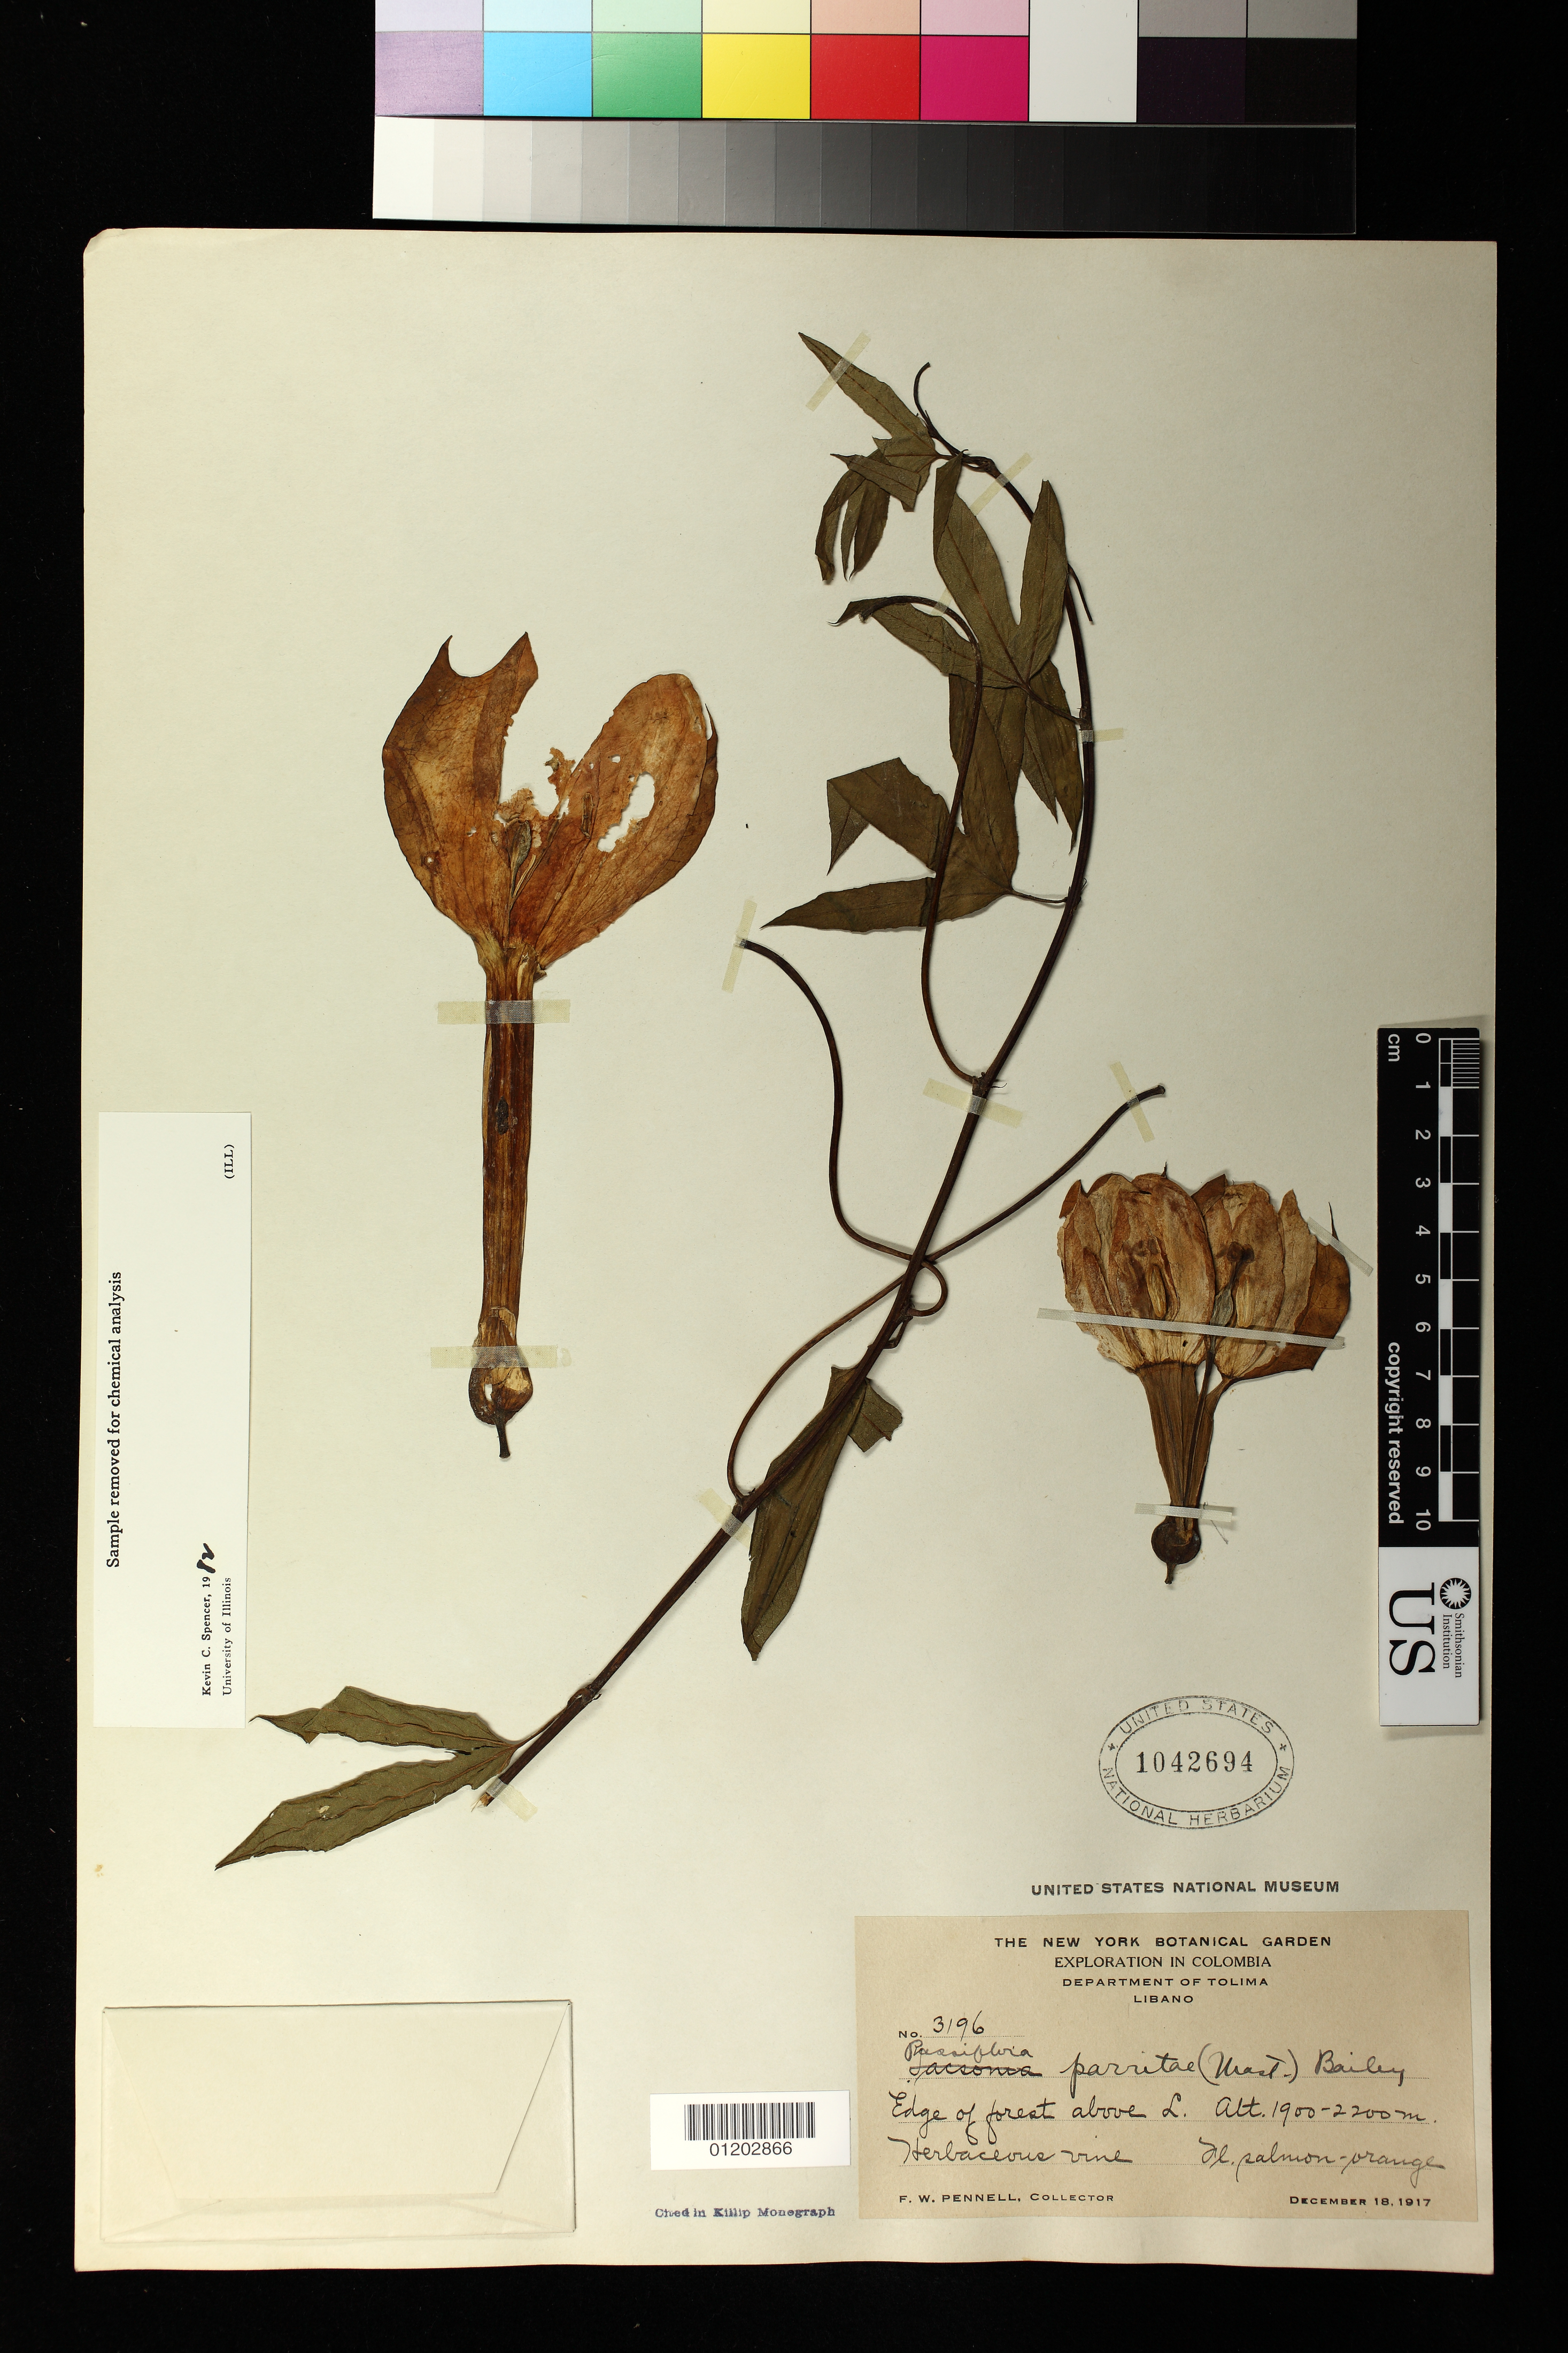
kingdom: Plantae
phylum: Tracheophyta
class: Magnoliopsida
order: Malpighiales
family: Passifloraceae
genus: Passiflora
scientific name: Passiflora parritae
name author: (Mast.) L.H. Bailey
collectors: F. W. Pennell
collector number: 3196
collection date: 1917-12-18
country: Colombia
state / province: Tolima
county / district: Libano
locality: Edge of forest above L.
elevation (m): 1900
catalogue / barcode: US 1042694